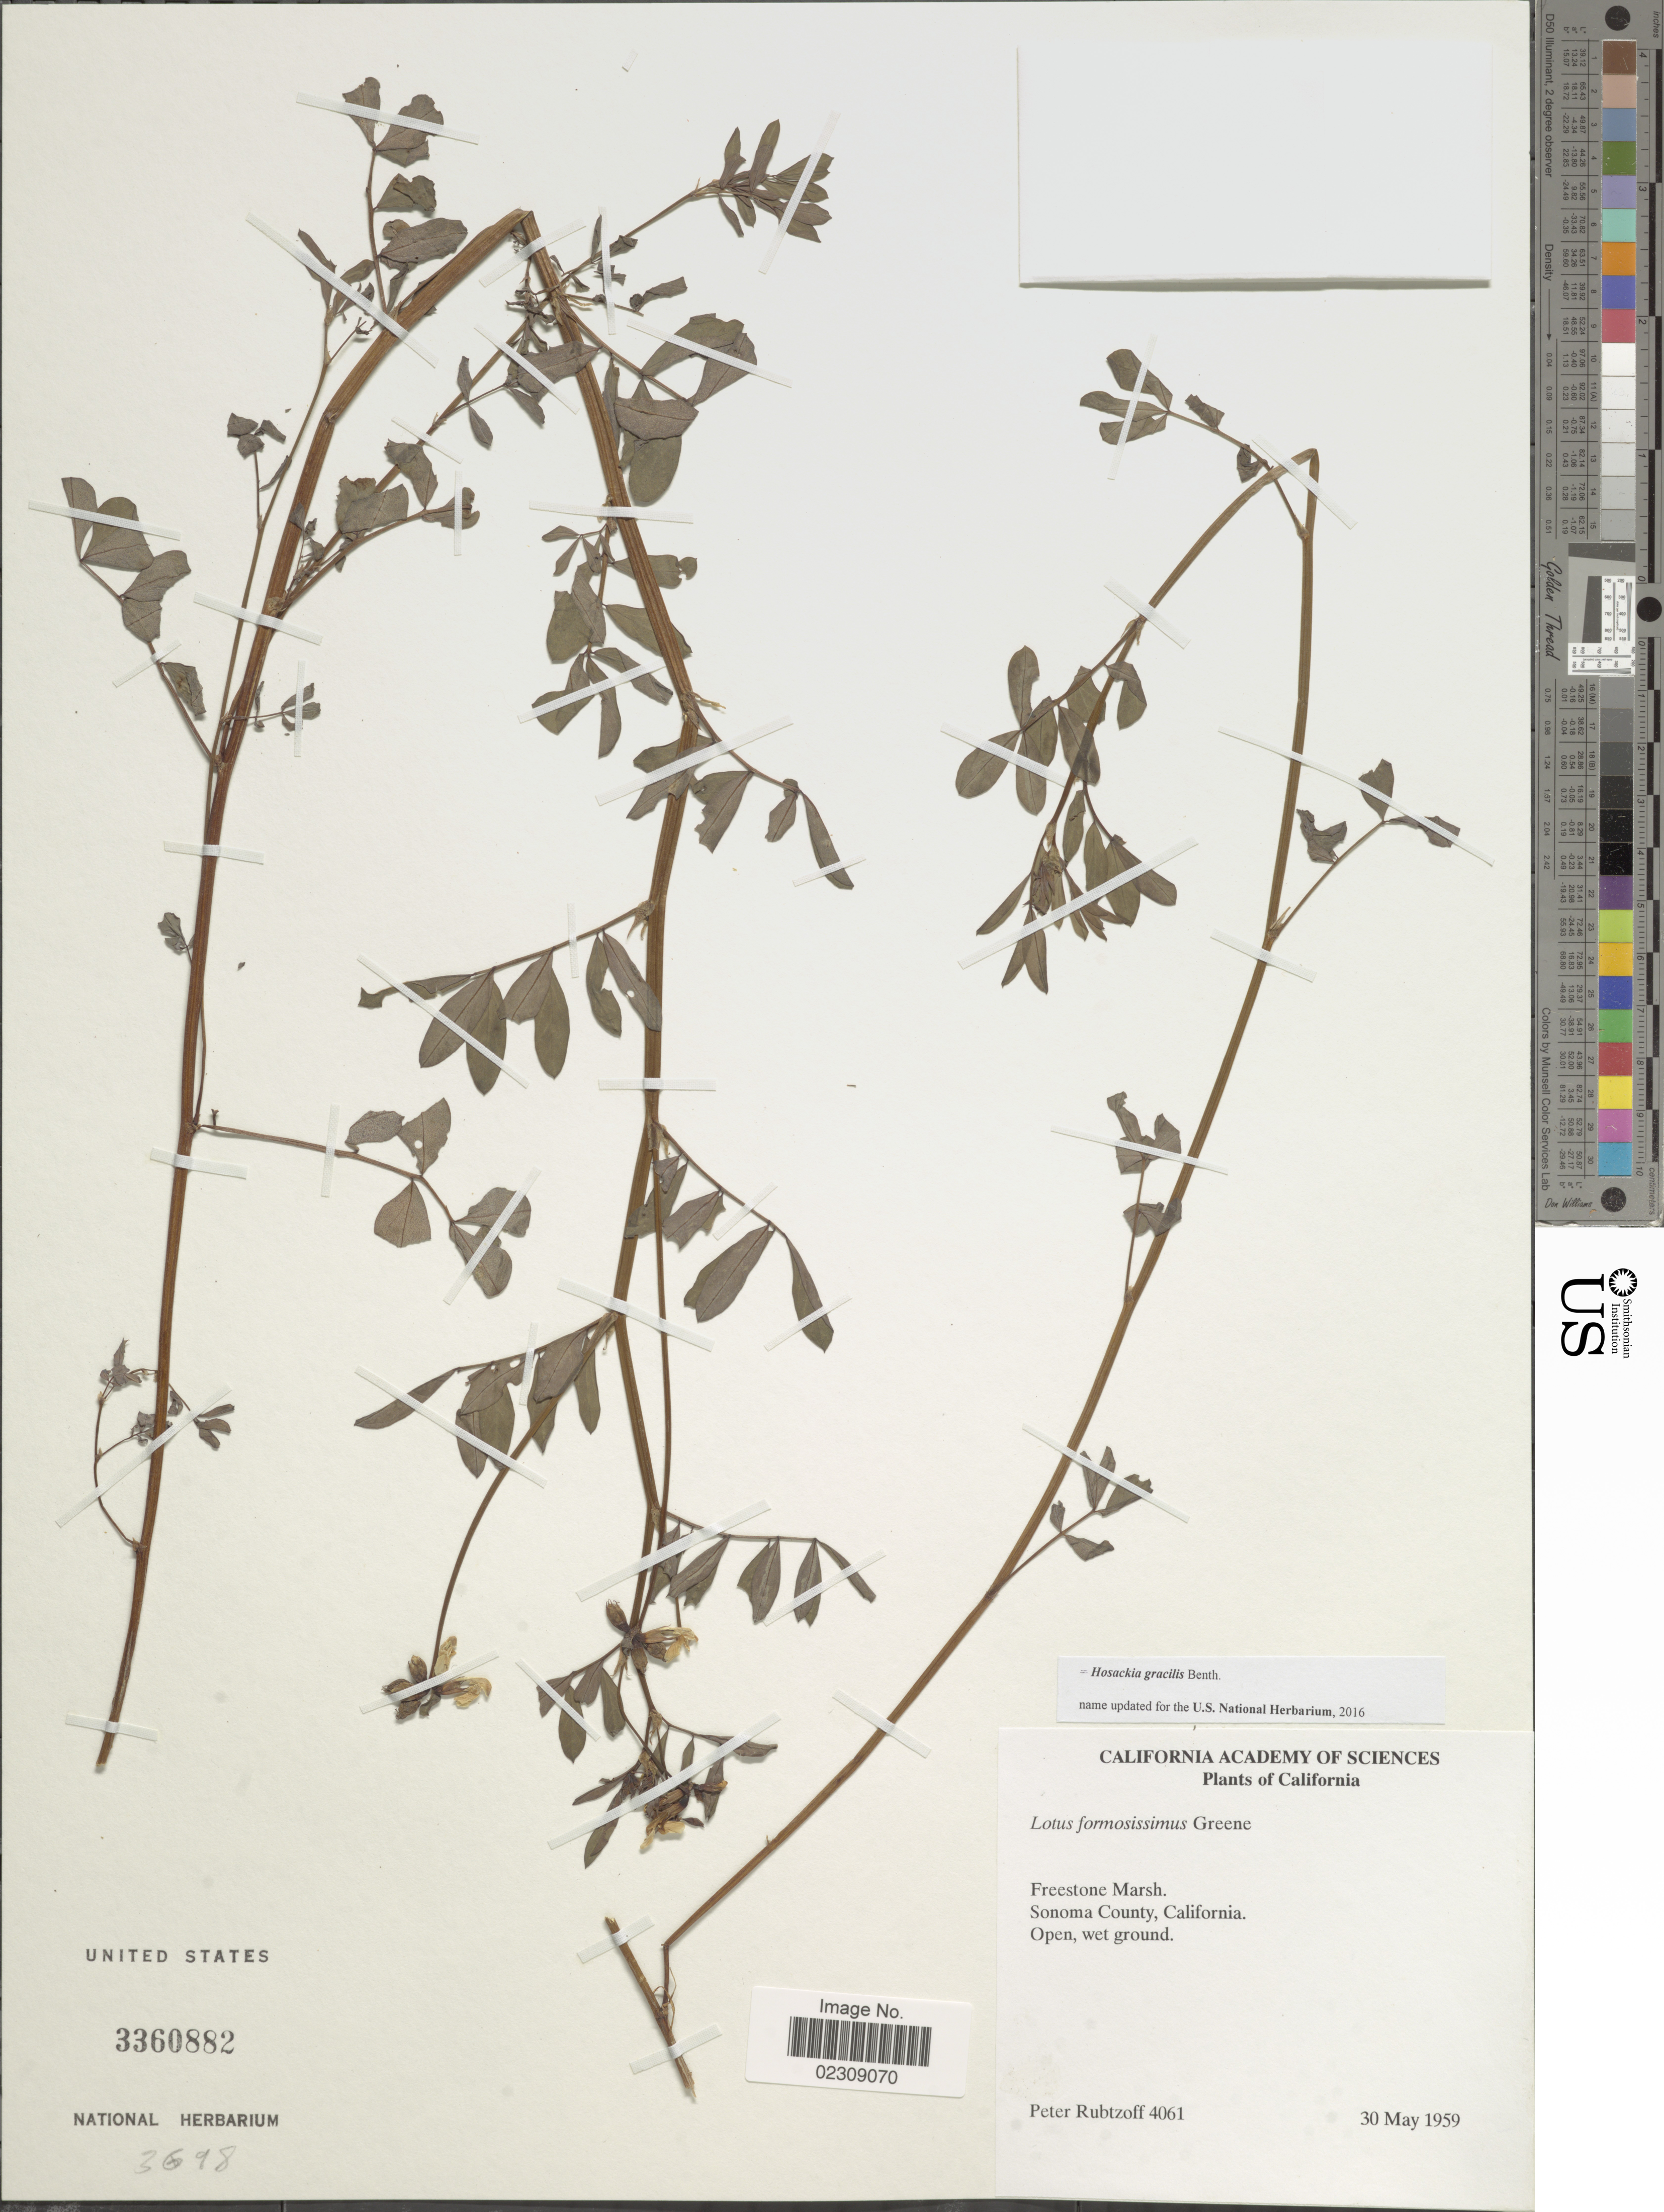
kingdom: Plantae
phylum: Tracheophyta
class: Magnoliopsida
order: Fabales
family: Fabaceae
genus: Hosackia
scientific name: Hosackia gracilis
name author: Benth.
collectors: P. Rubtzoff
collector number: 4061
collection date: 1959-05-30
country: United States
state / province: California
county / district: Sonoma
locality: Freestone Marsh. Sonoma County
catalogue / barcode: US 3360882